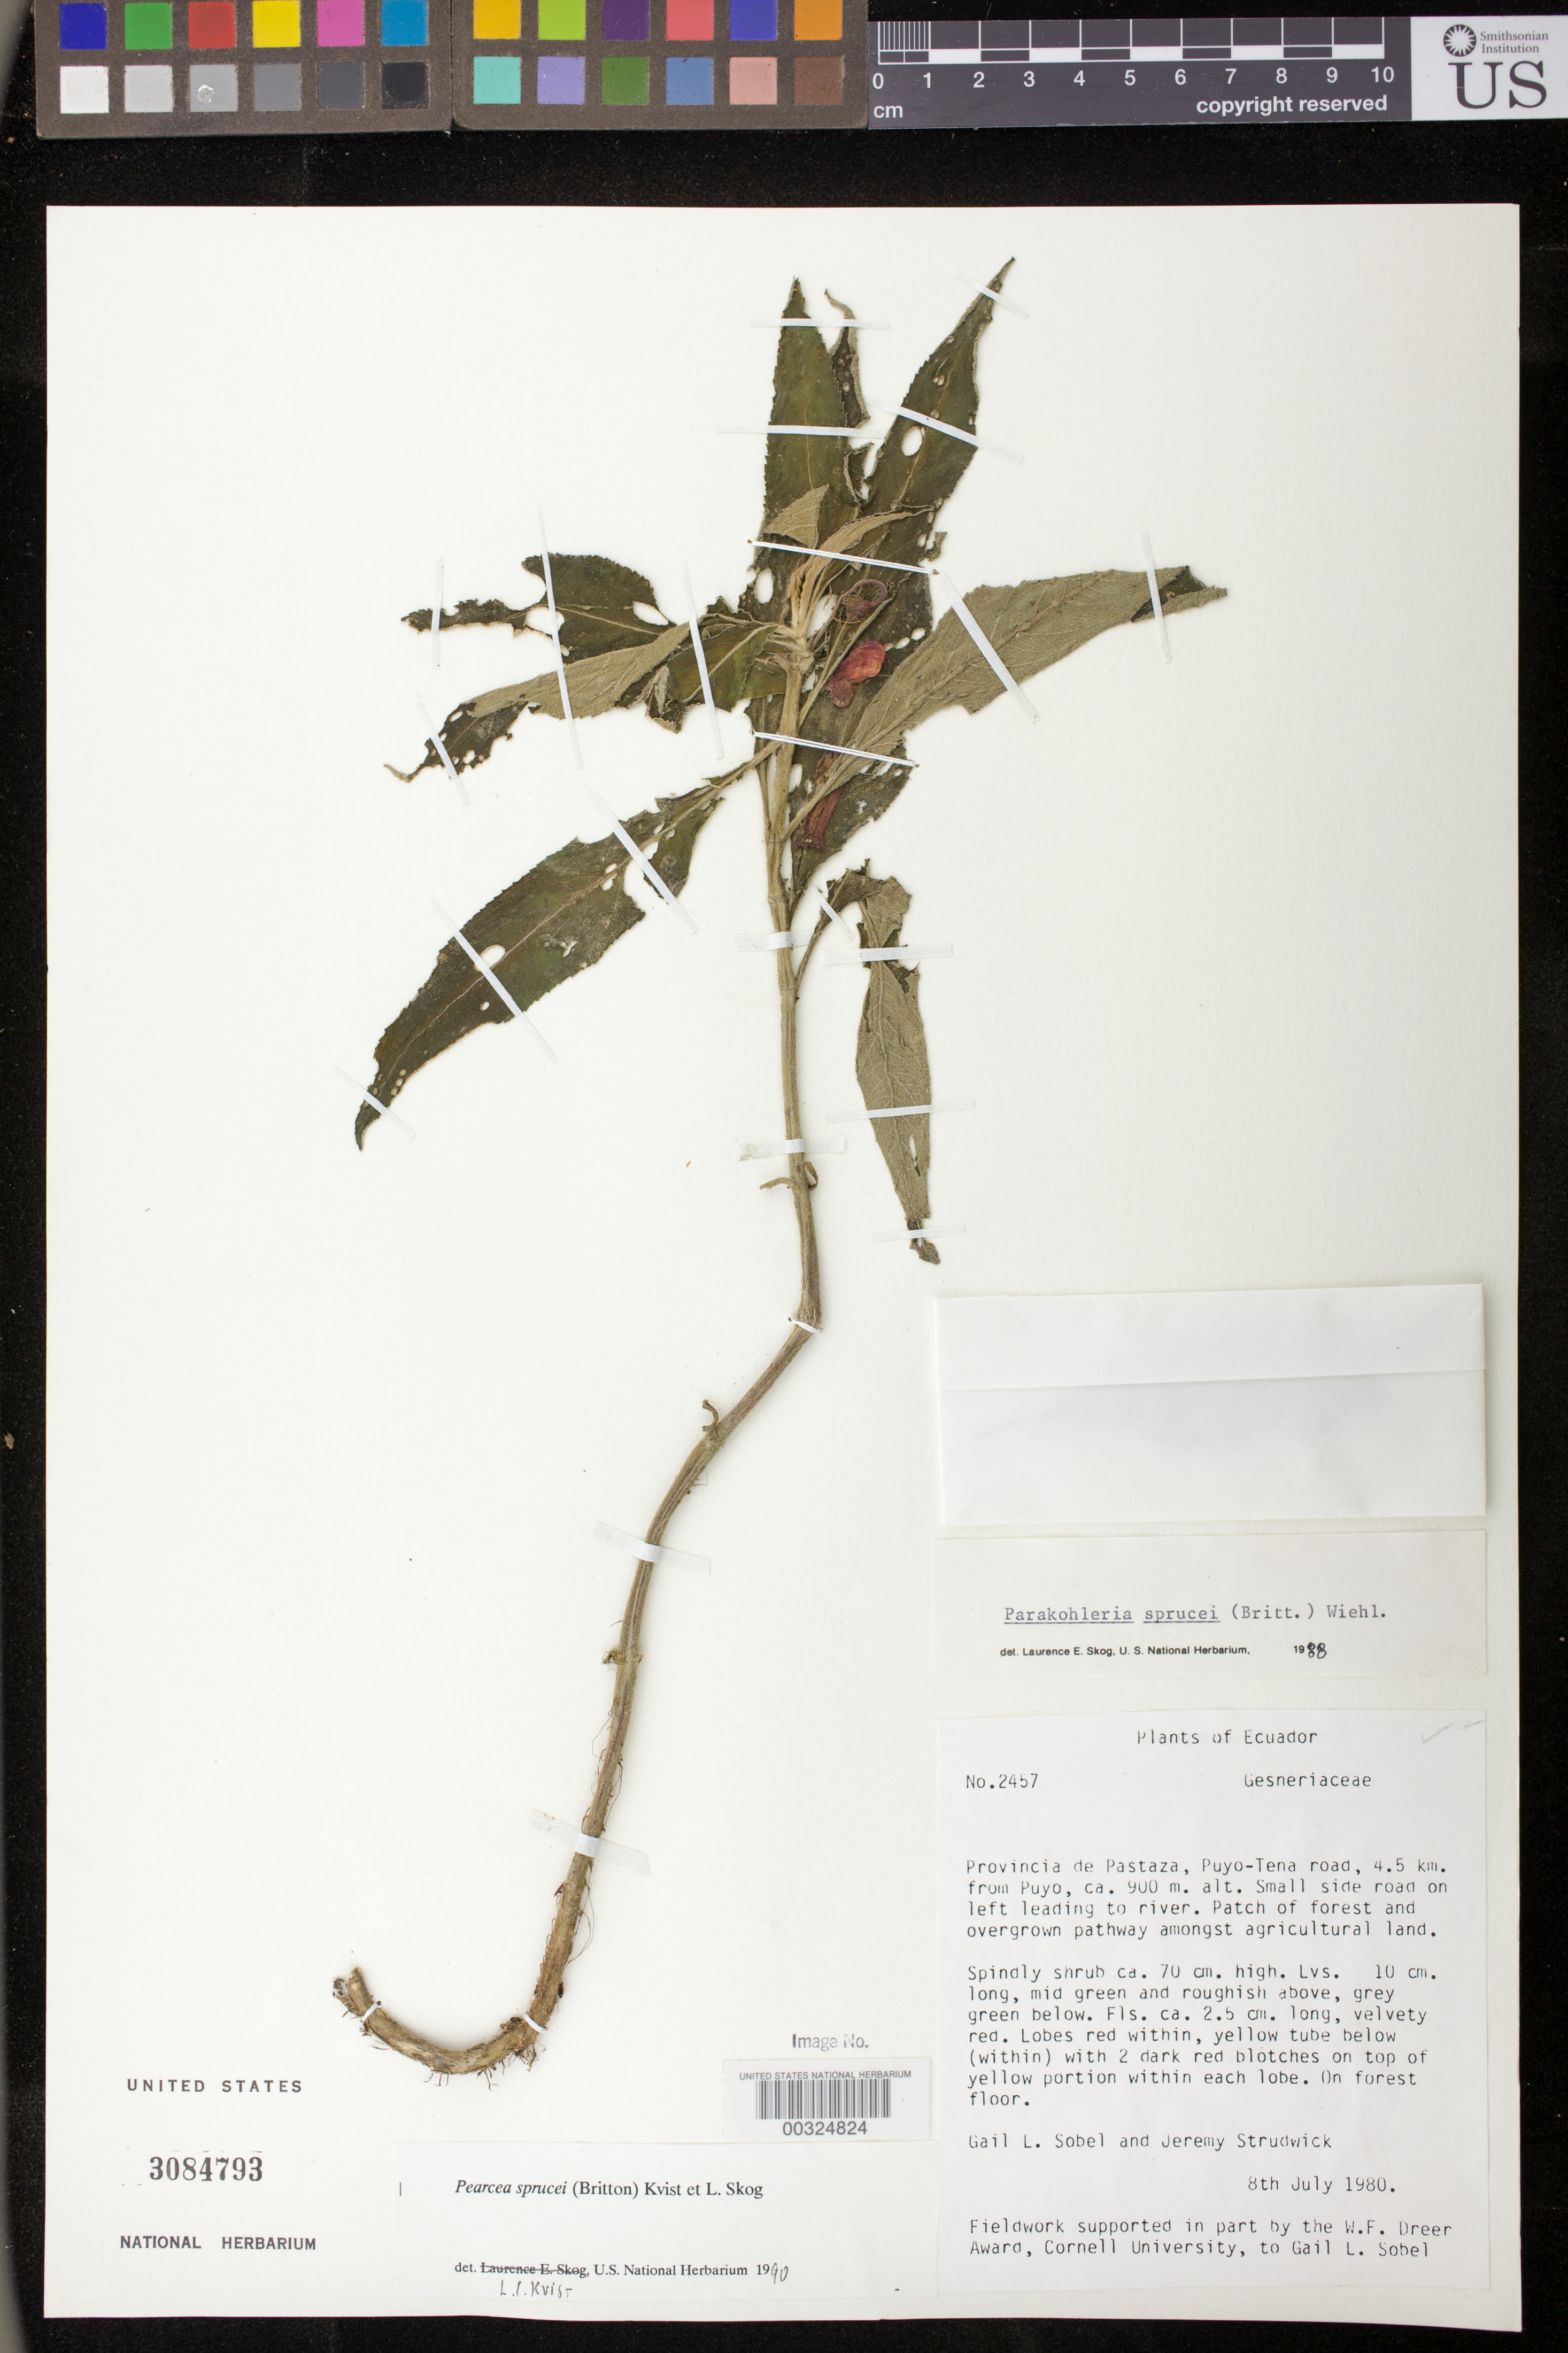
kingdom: Plantae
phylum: Tracheophyta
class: Magnoliopsida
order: Lamiales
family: Gesneriaceae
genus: Pearcea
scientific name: Pearcea sprucei var. sprucei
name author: (Britton ex Rusby) L.P. Kvist & L.E. Skog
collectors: G. L. Sobel & J. J. Strudwick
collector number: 2457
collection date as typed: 08 Jul 1980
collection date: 1980-07-08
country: Ecuador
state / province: Pastaza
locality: Puyo - Tena road, 4.5 km from Puyo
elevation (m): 900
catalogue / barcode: US 3084793